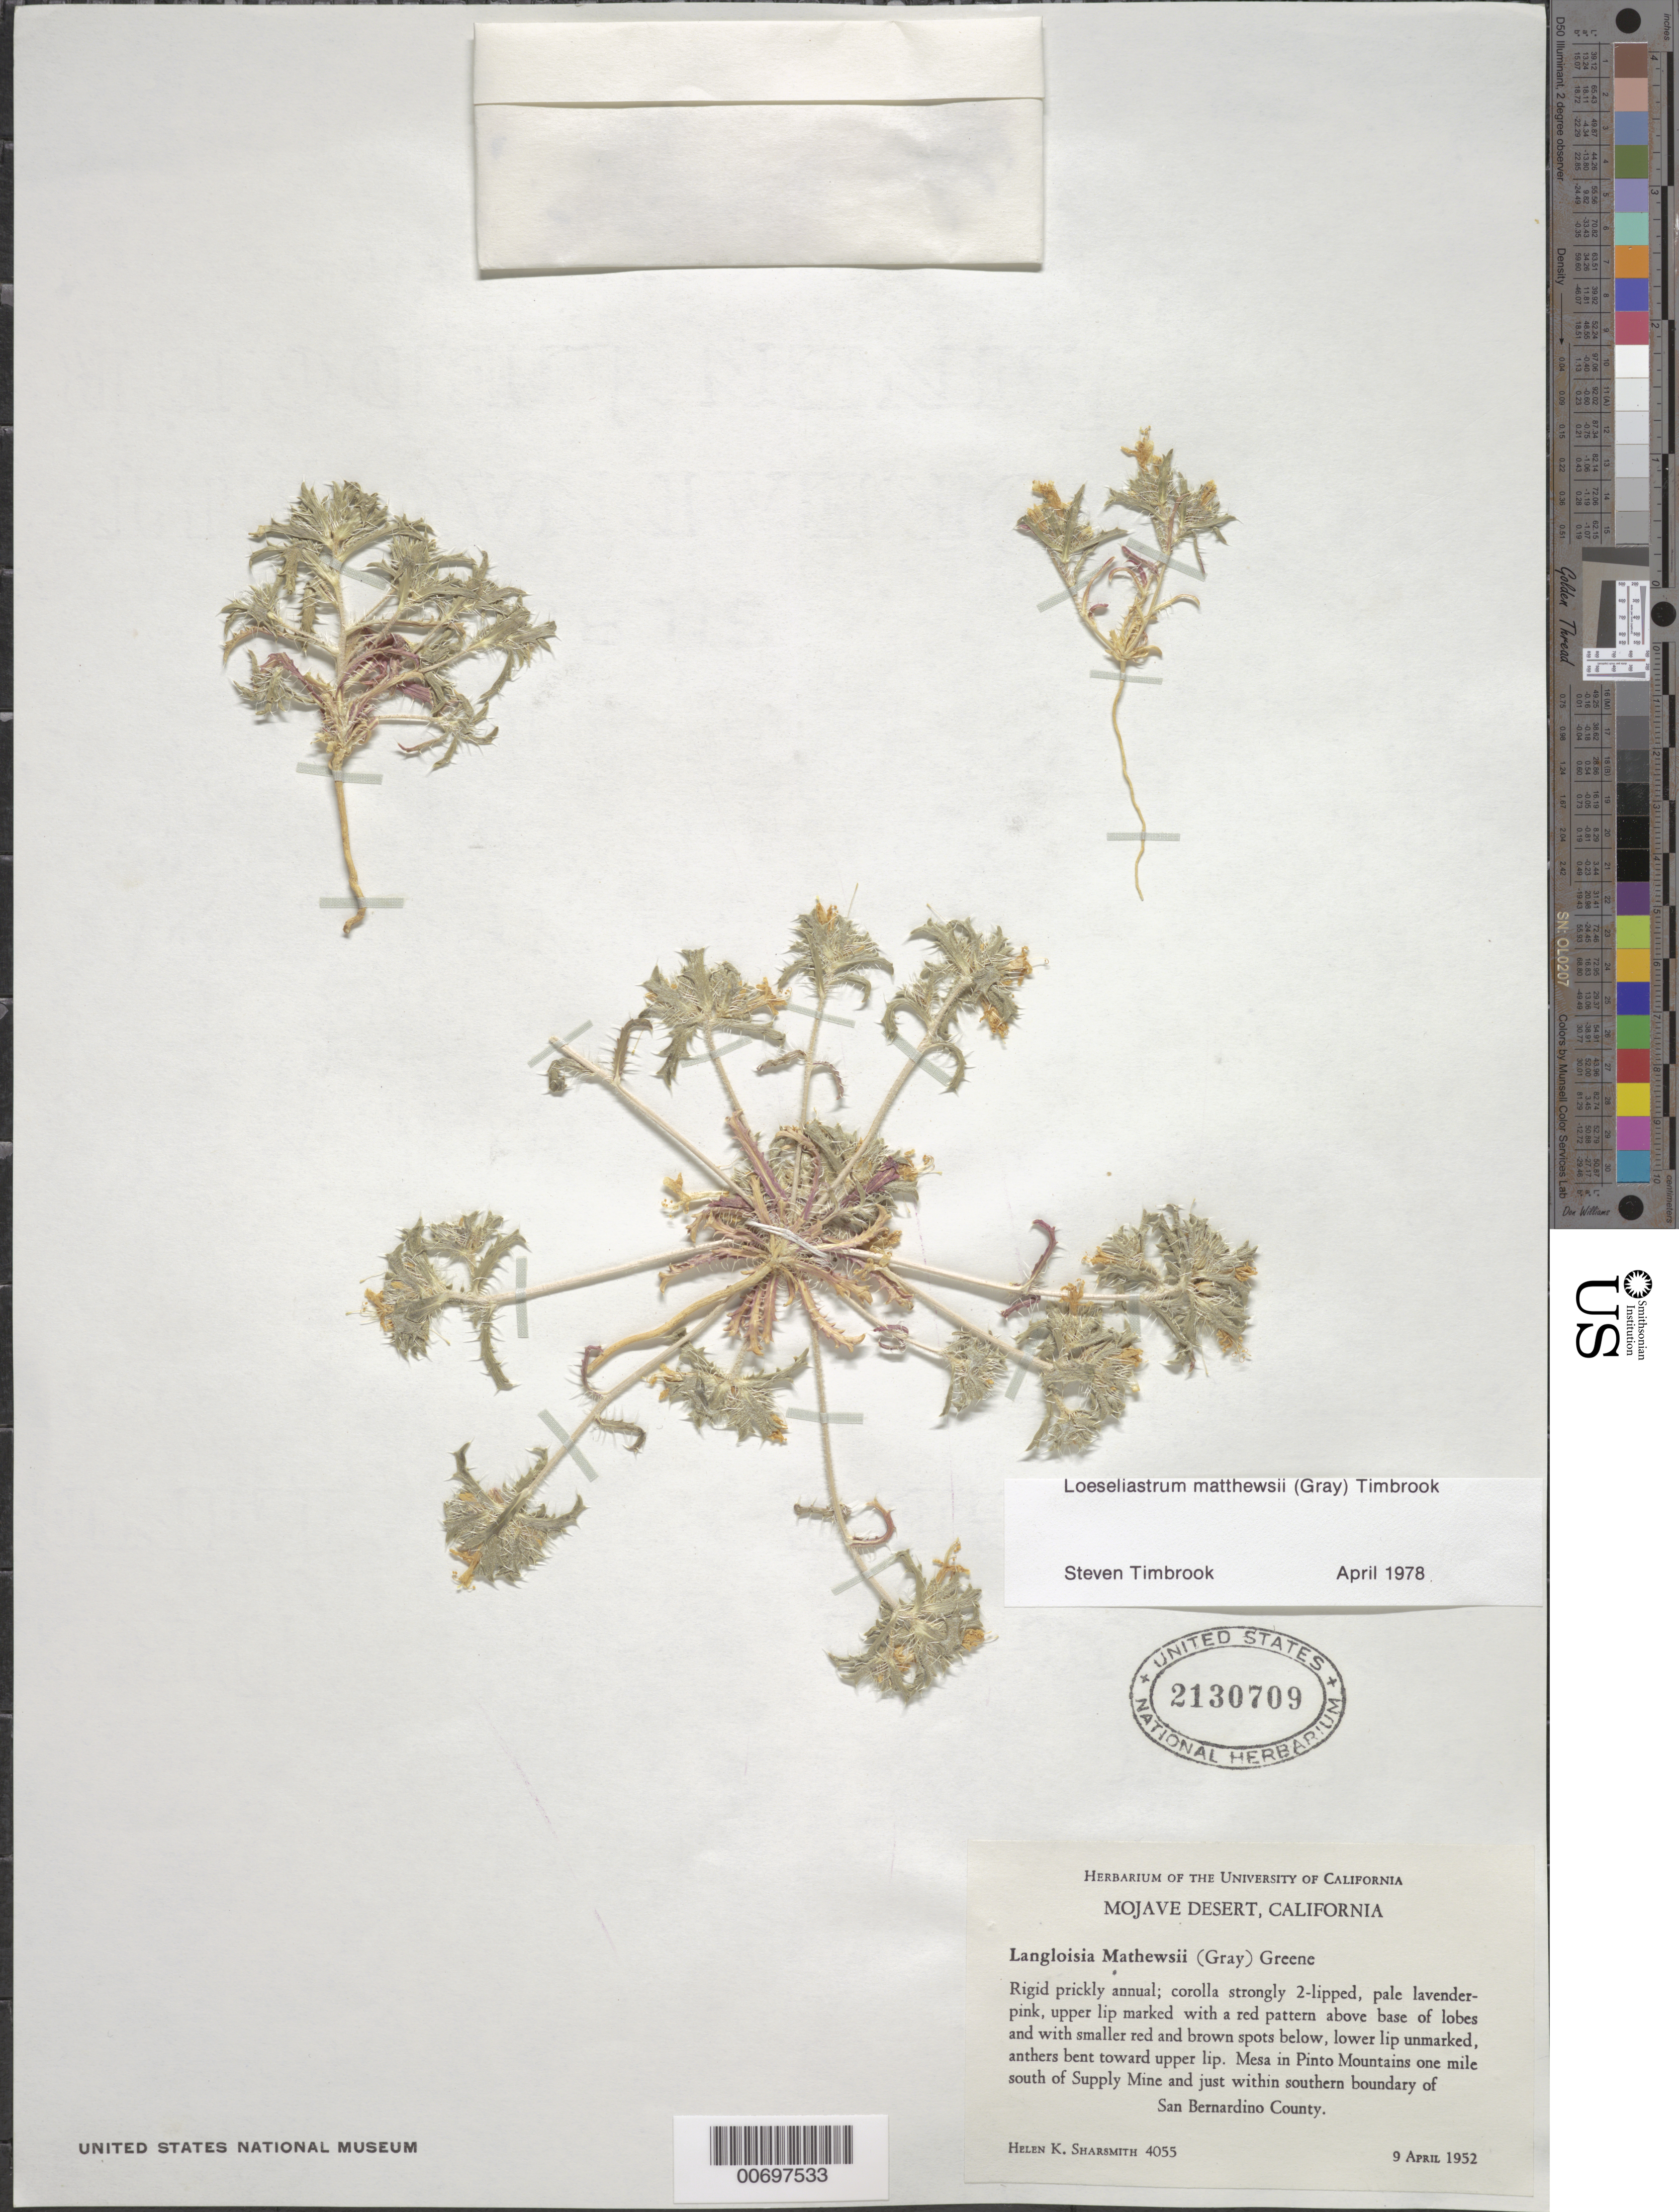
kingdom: Plantae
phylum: Tracheophyta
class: Magnoliopsida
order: Ericales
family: Polemoniaceae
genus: Loeseliastrum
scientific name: Loeseliastrum matthewsii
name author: (A. Gray) Timbrook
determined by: Timbrook, S.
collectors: H. Sharsmith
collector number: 4055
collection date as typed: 09 Apr 1952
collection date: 1952-04-09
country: United States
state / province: California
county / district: San Bernardino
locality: Mojave Desert. Mesa in Pinto Mts. one mile south of Supply Mine and just within southern boundary of San Bernardino County.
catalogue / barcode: US 2130709